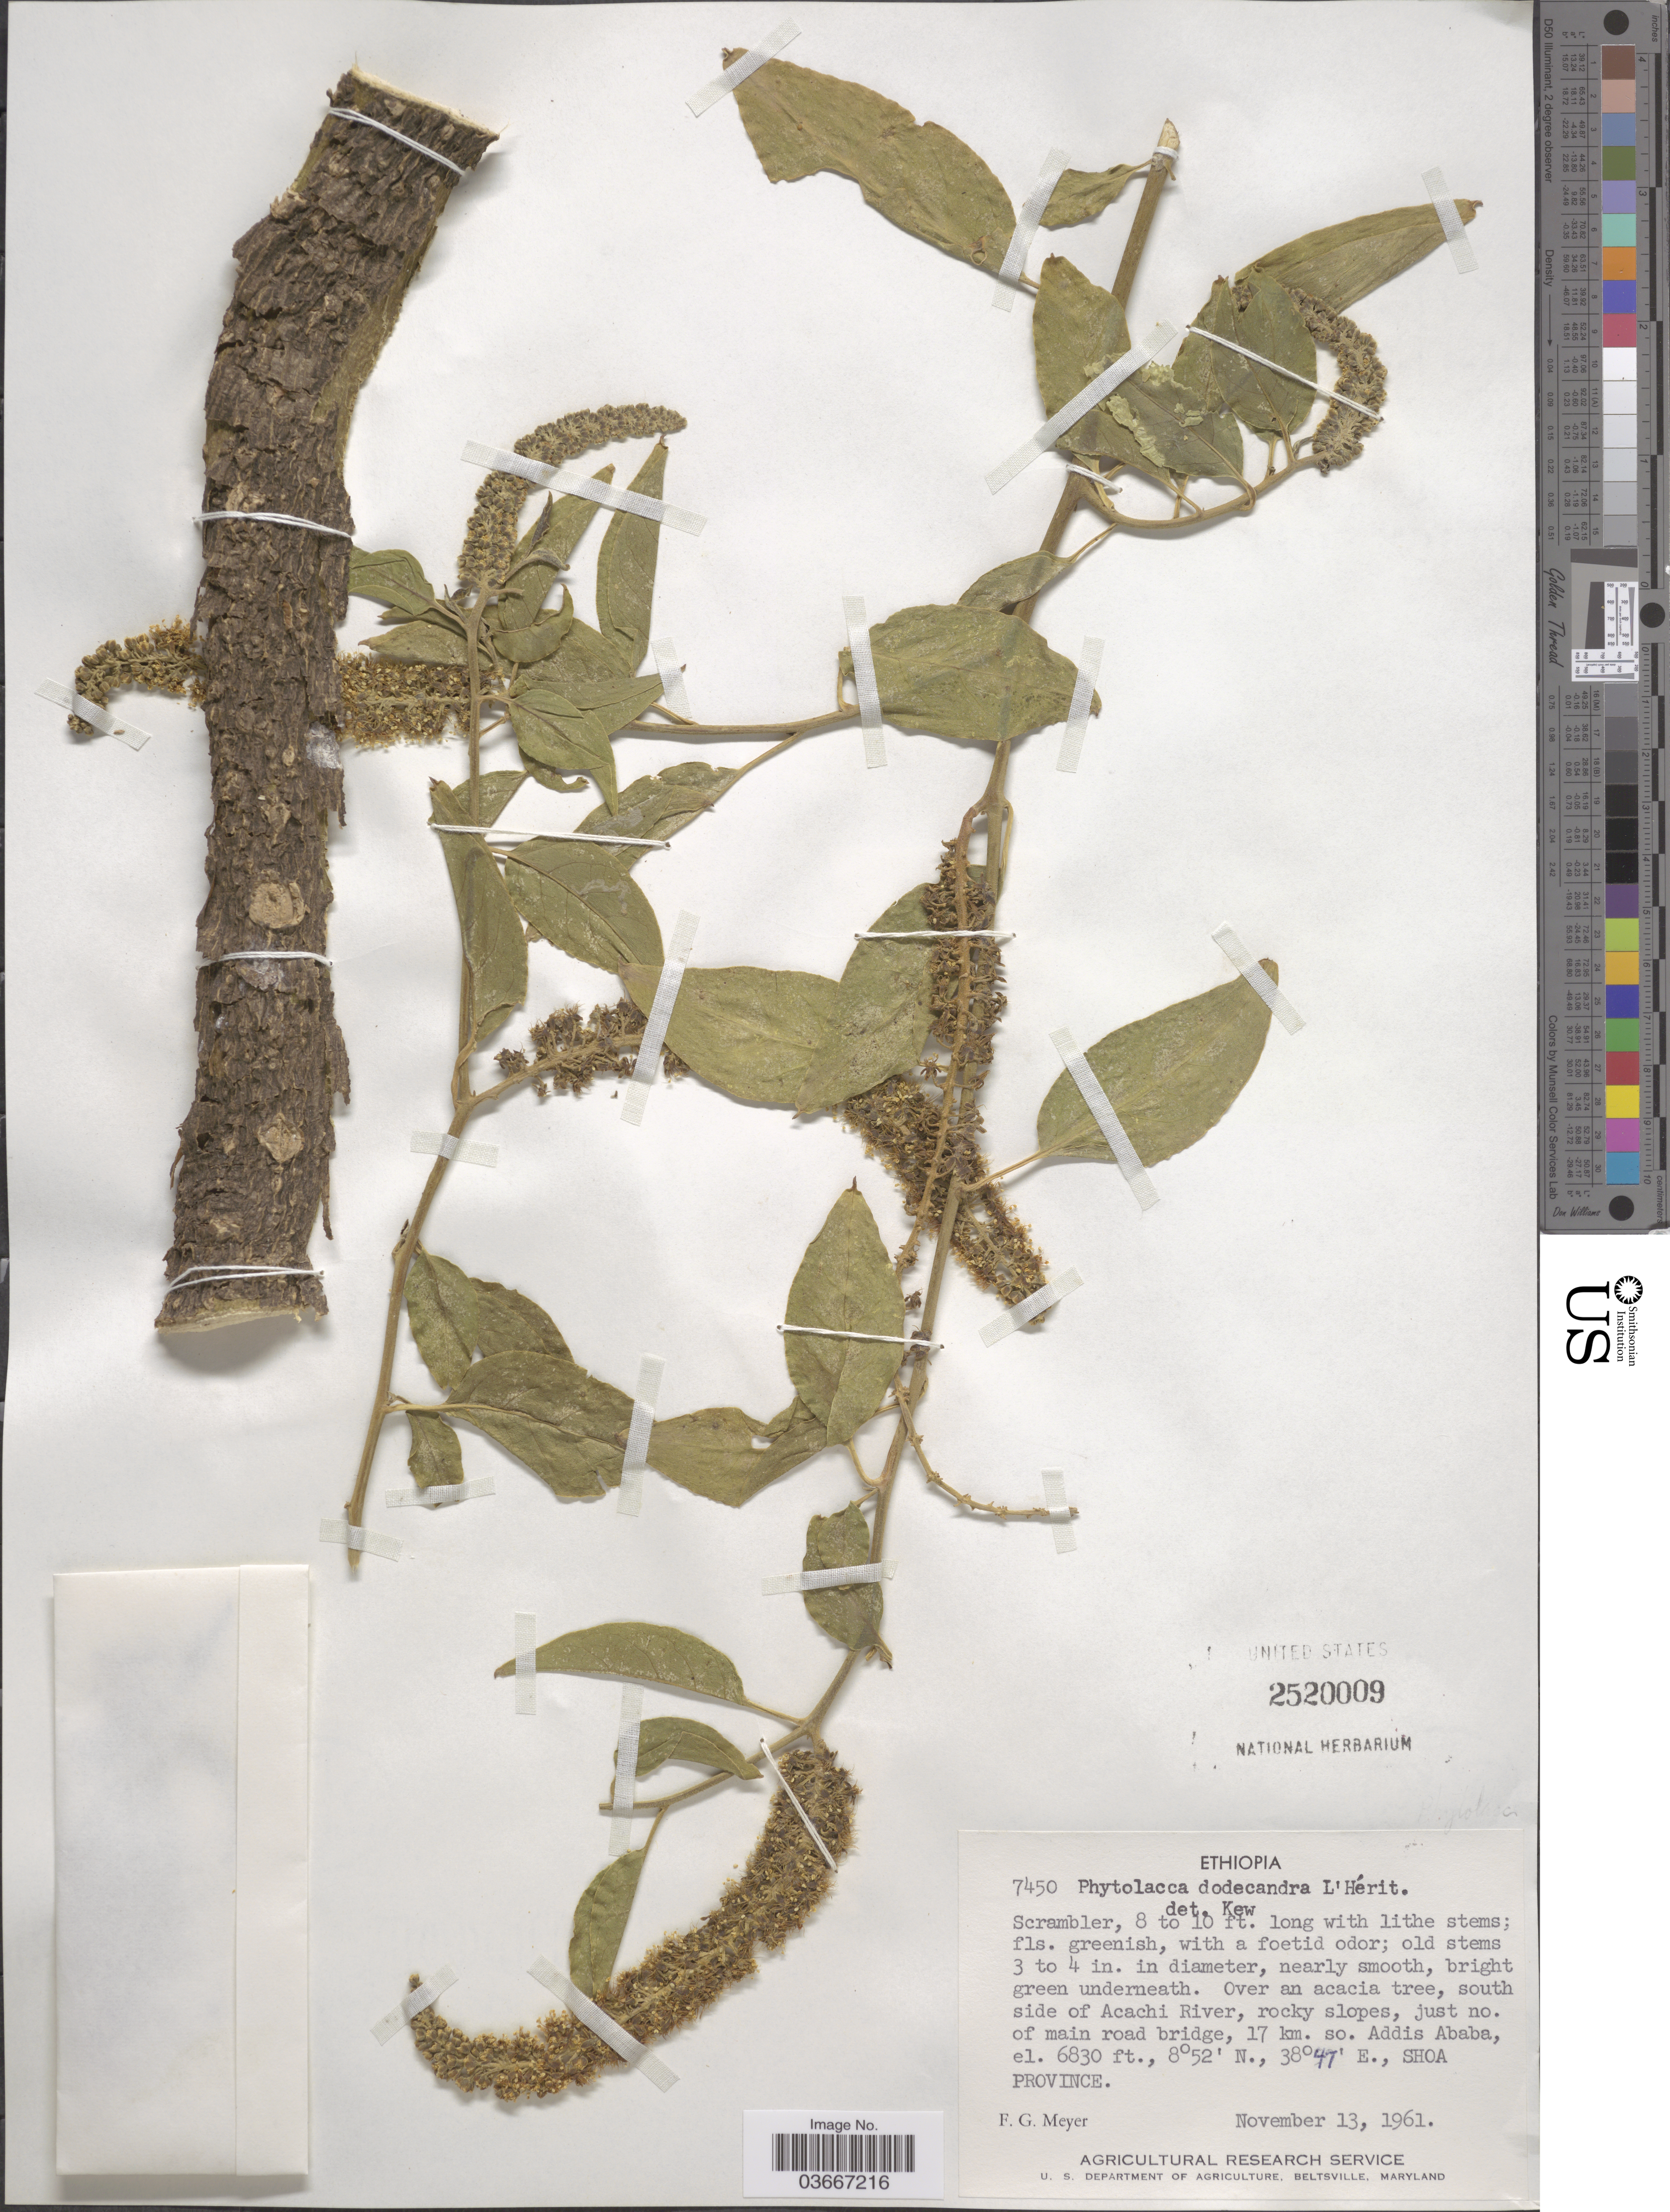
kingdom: Plantae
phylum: Tracheophyta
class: Magnoliopsida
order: Caryophyllales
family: Phytolaccaceae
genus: Phytolacca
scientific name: Phytolacca dodecandra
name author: L'Hér.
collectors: F. G. Meyer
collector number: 7450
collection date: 1961-11-13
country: Ethiopia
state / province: Addis Ababa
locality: Over an acacia tree, south side of Acachi River, rocky slopes, just no. of main road bridge, 17 km. so. Addis Ababa, Shoa Province.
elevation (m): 2082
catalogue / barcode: US 2520009